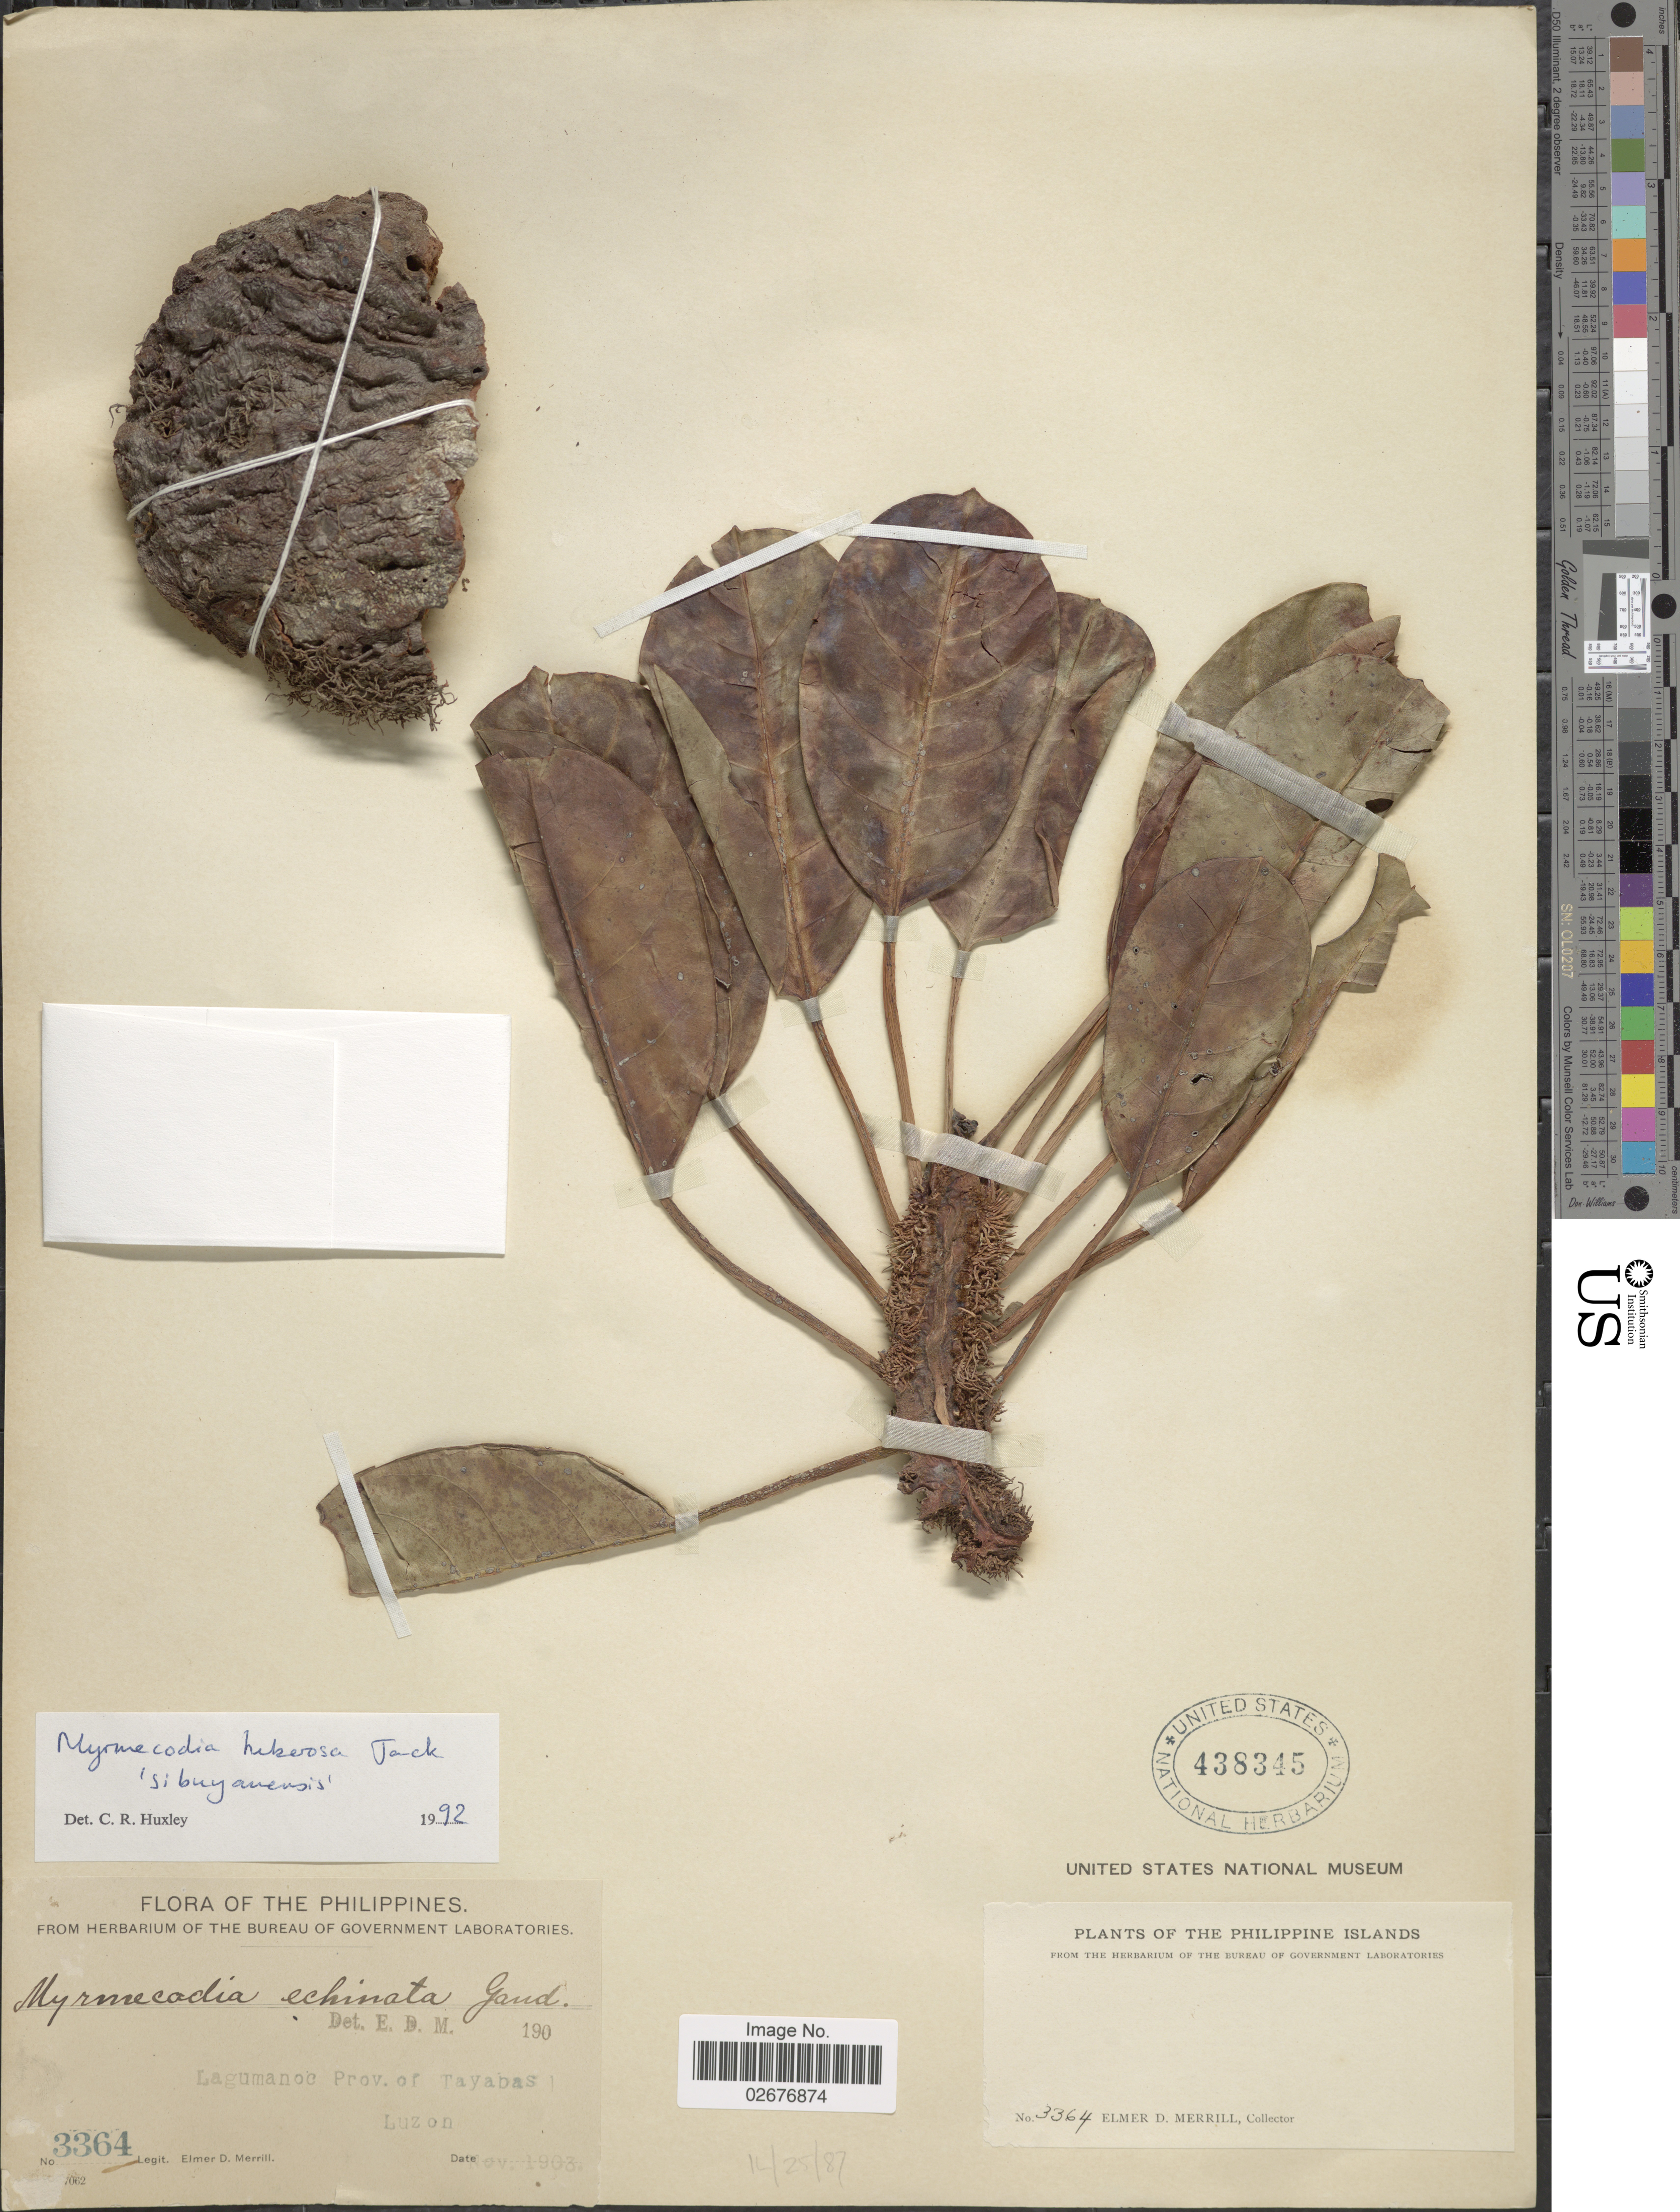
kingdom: Plantae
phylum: Tracheophyta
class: Magnoliopsida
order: Gentianales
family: Rubiaceae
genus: Myrmecodia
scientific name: Myrmecodia tuberosa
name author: Jack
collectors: E. D. Merrill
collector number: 3364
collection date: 1903-11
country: Philippines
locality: Philippine Islands, Lagumanoc Prov. of Tayabas, Luzon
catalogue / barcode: US 438345